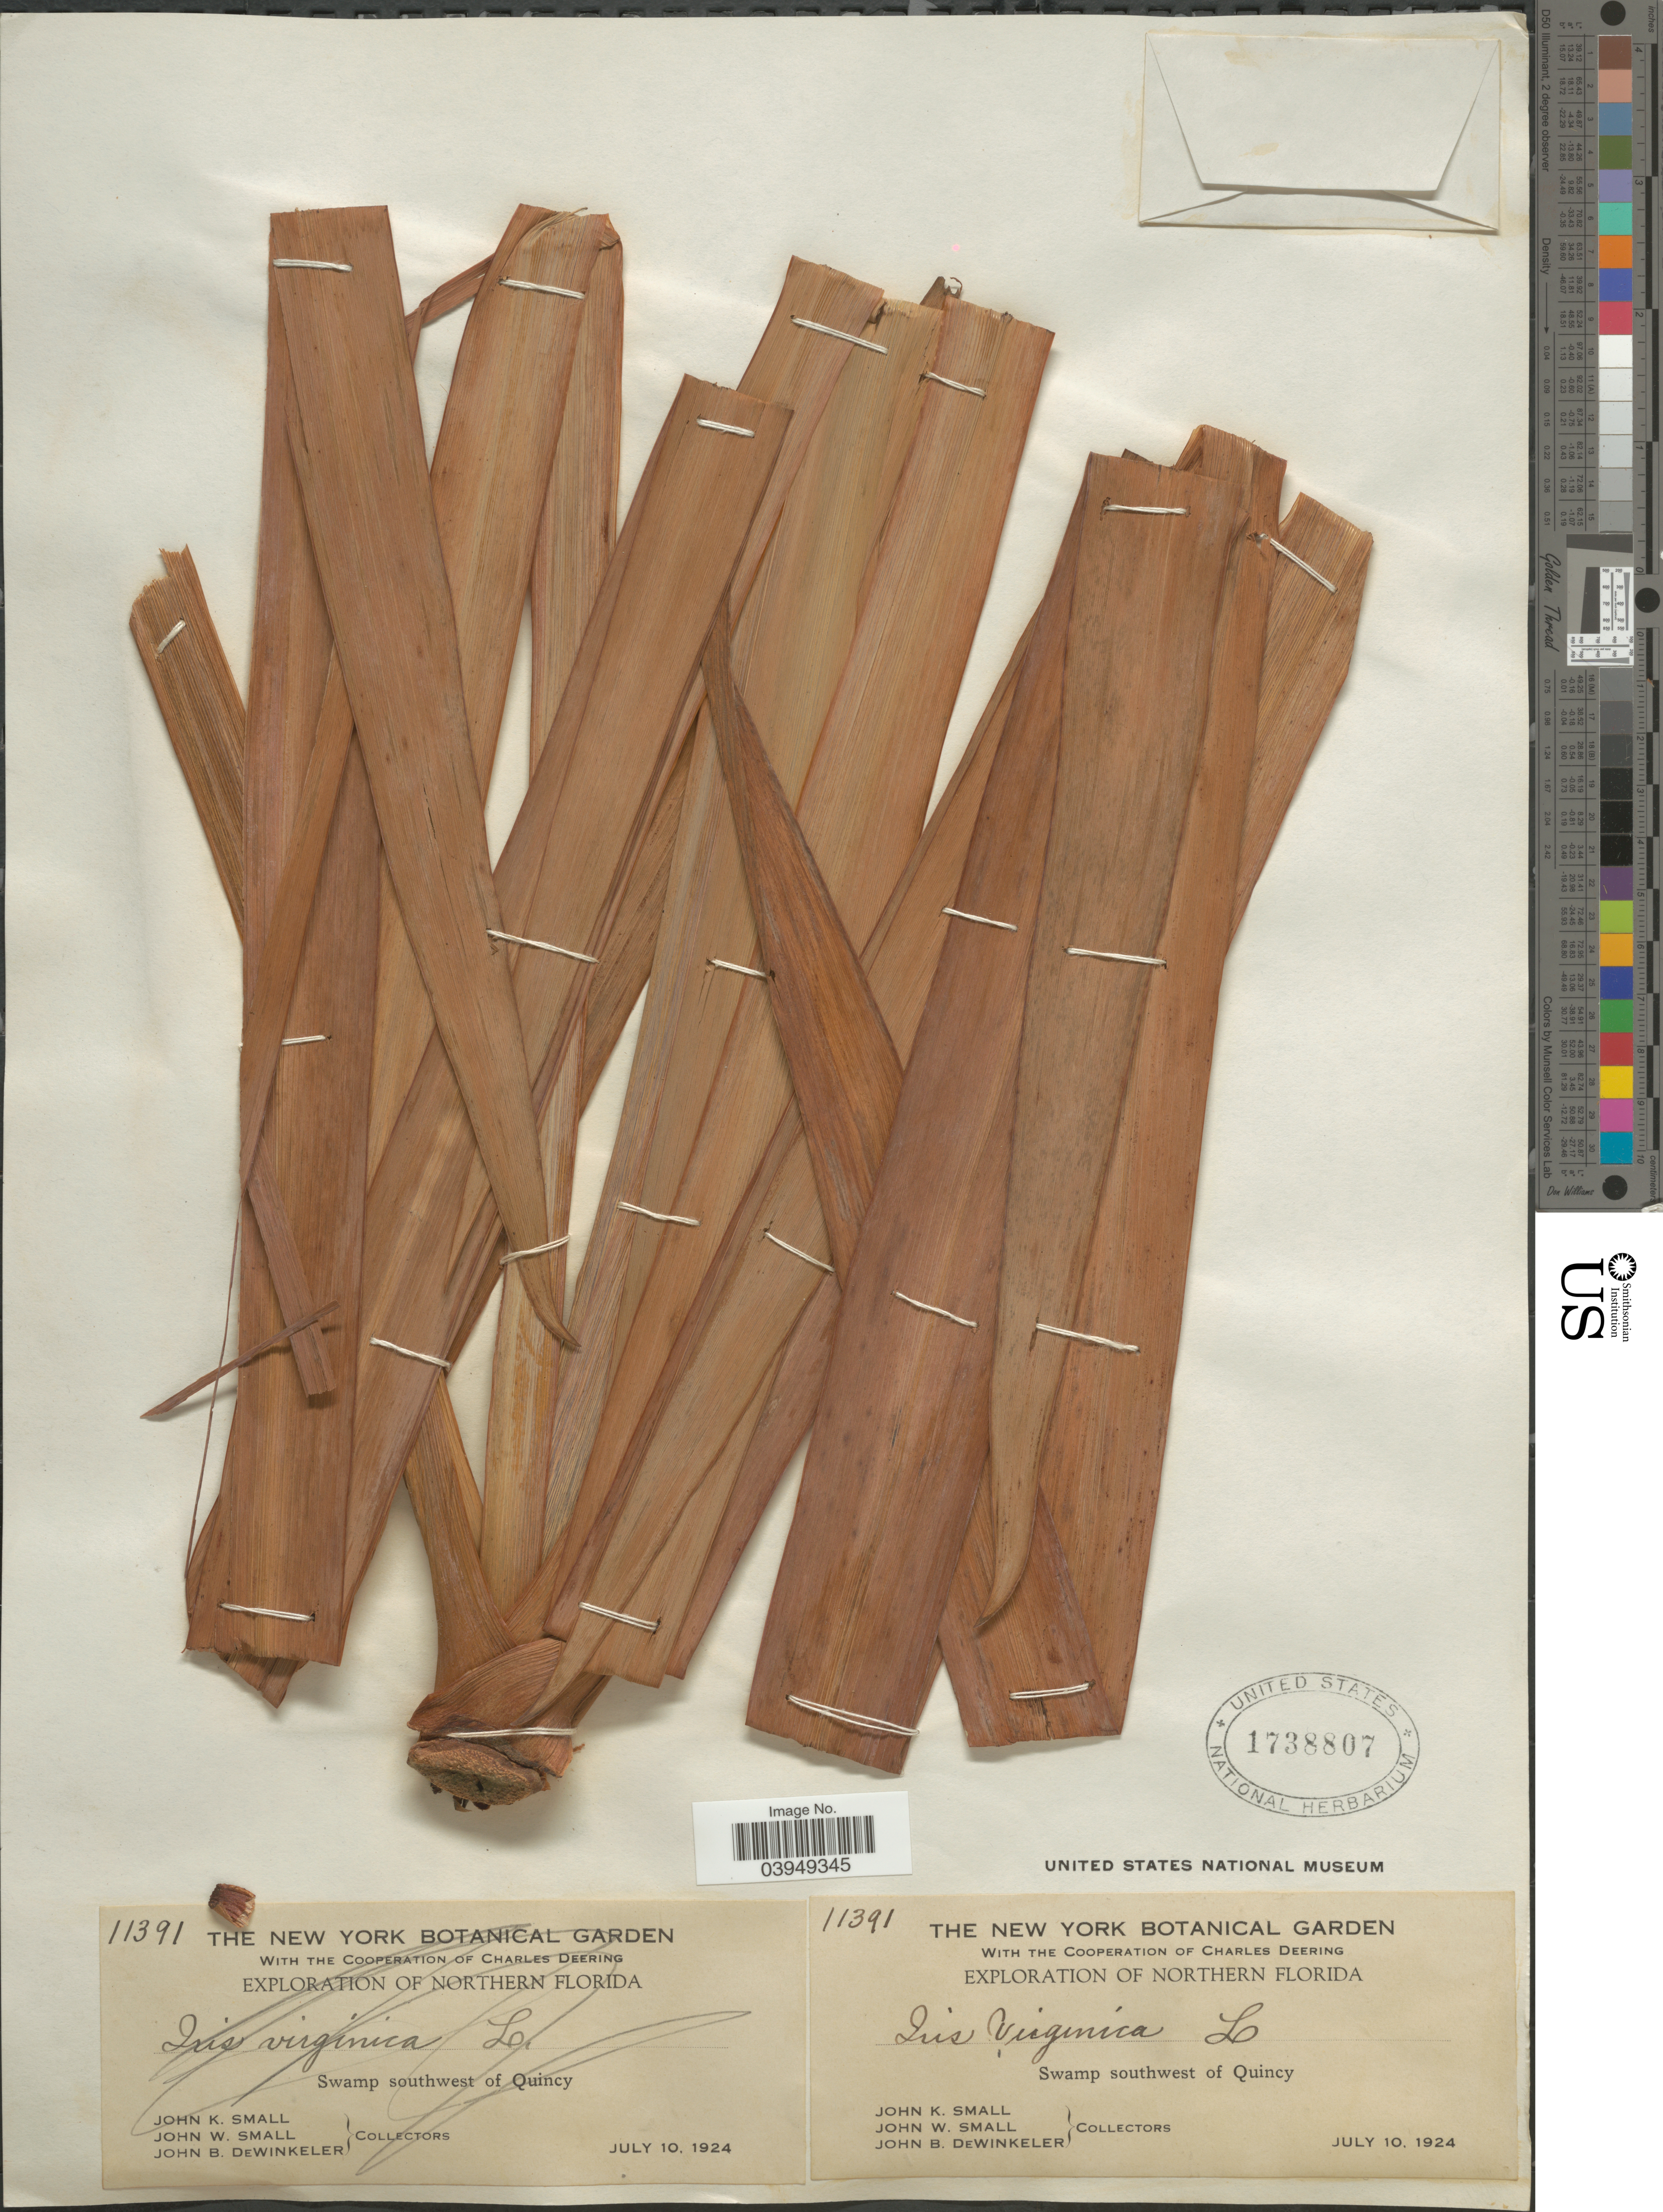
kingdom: Plantae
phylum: Tracheophyta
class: Liliopsida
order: Asparagales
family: Iridaceae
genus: Iris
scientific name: Iris virginica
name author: L.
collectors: J. K. Small, J. Small & J. B. Dewinkeler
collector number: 11391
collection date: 1924-07-10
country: United States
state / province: Florida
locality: Northern Florida. Swamp southwest of Quincy.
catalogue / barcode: US 1738807